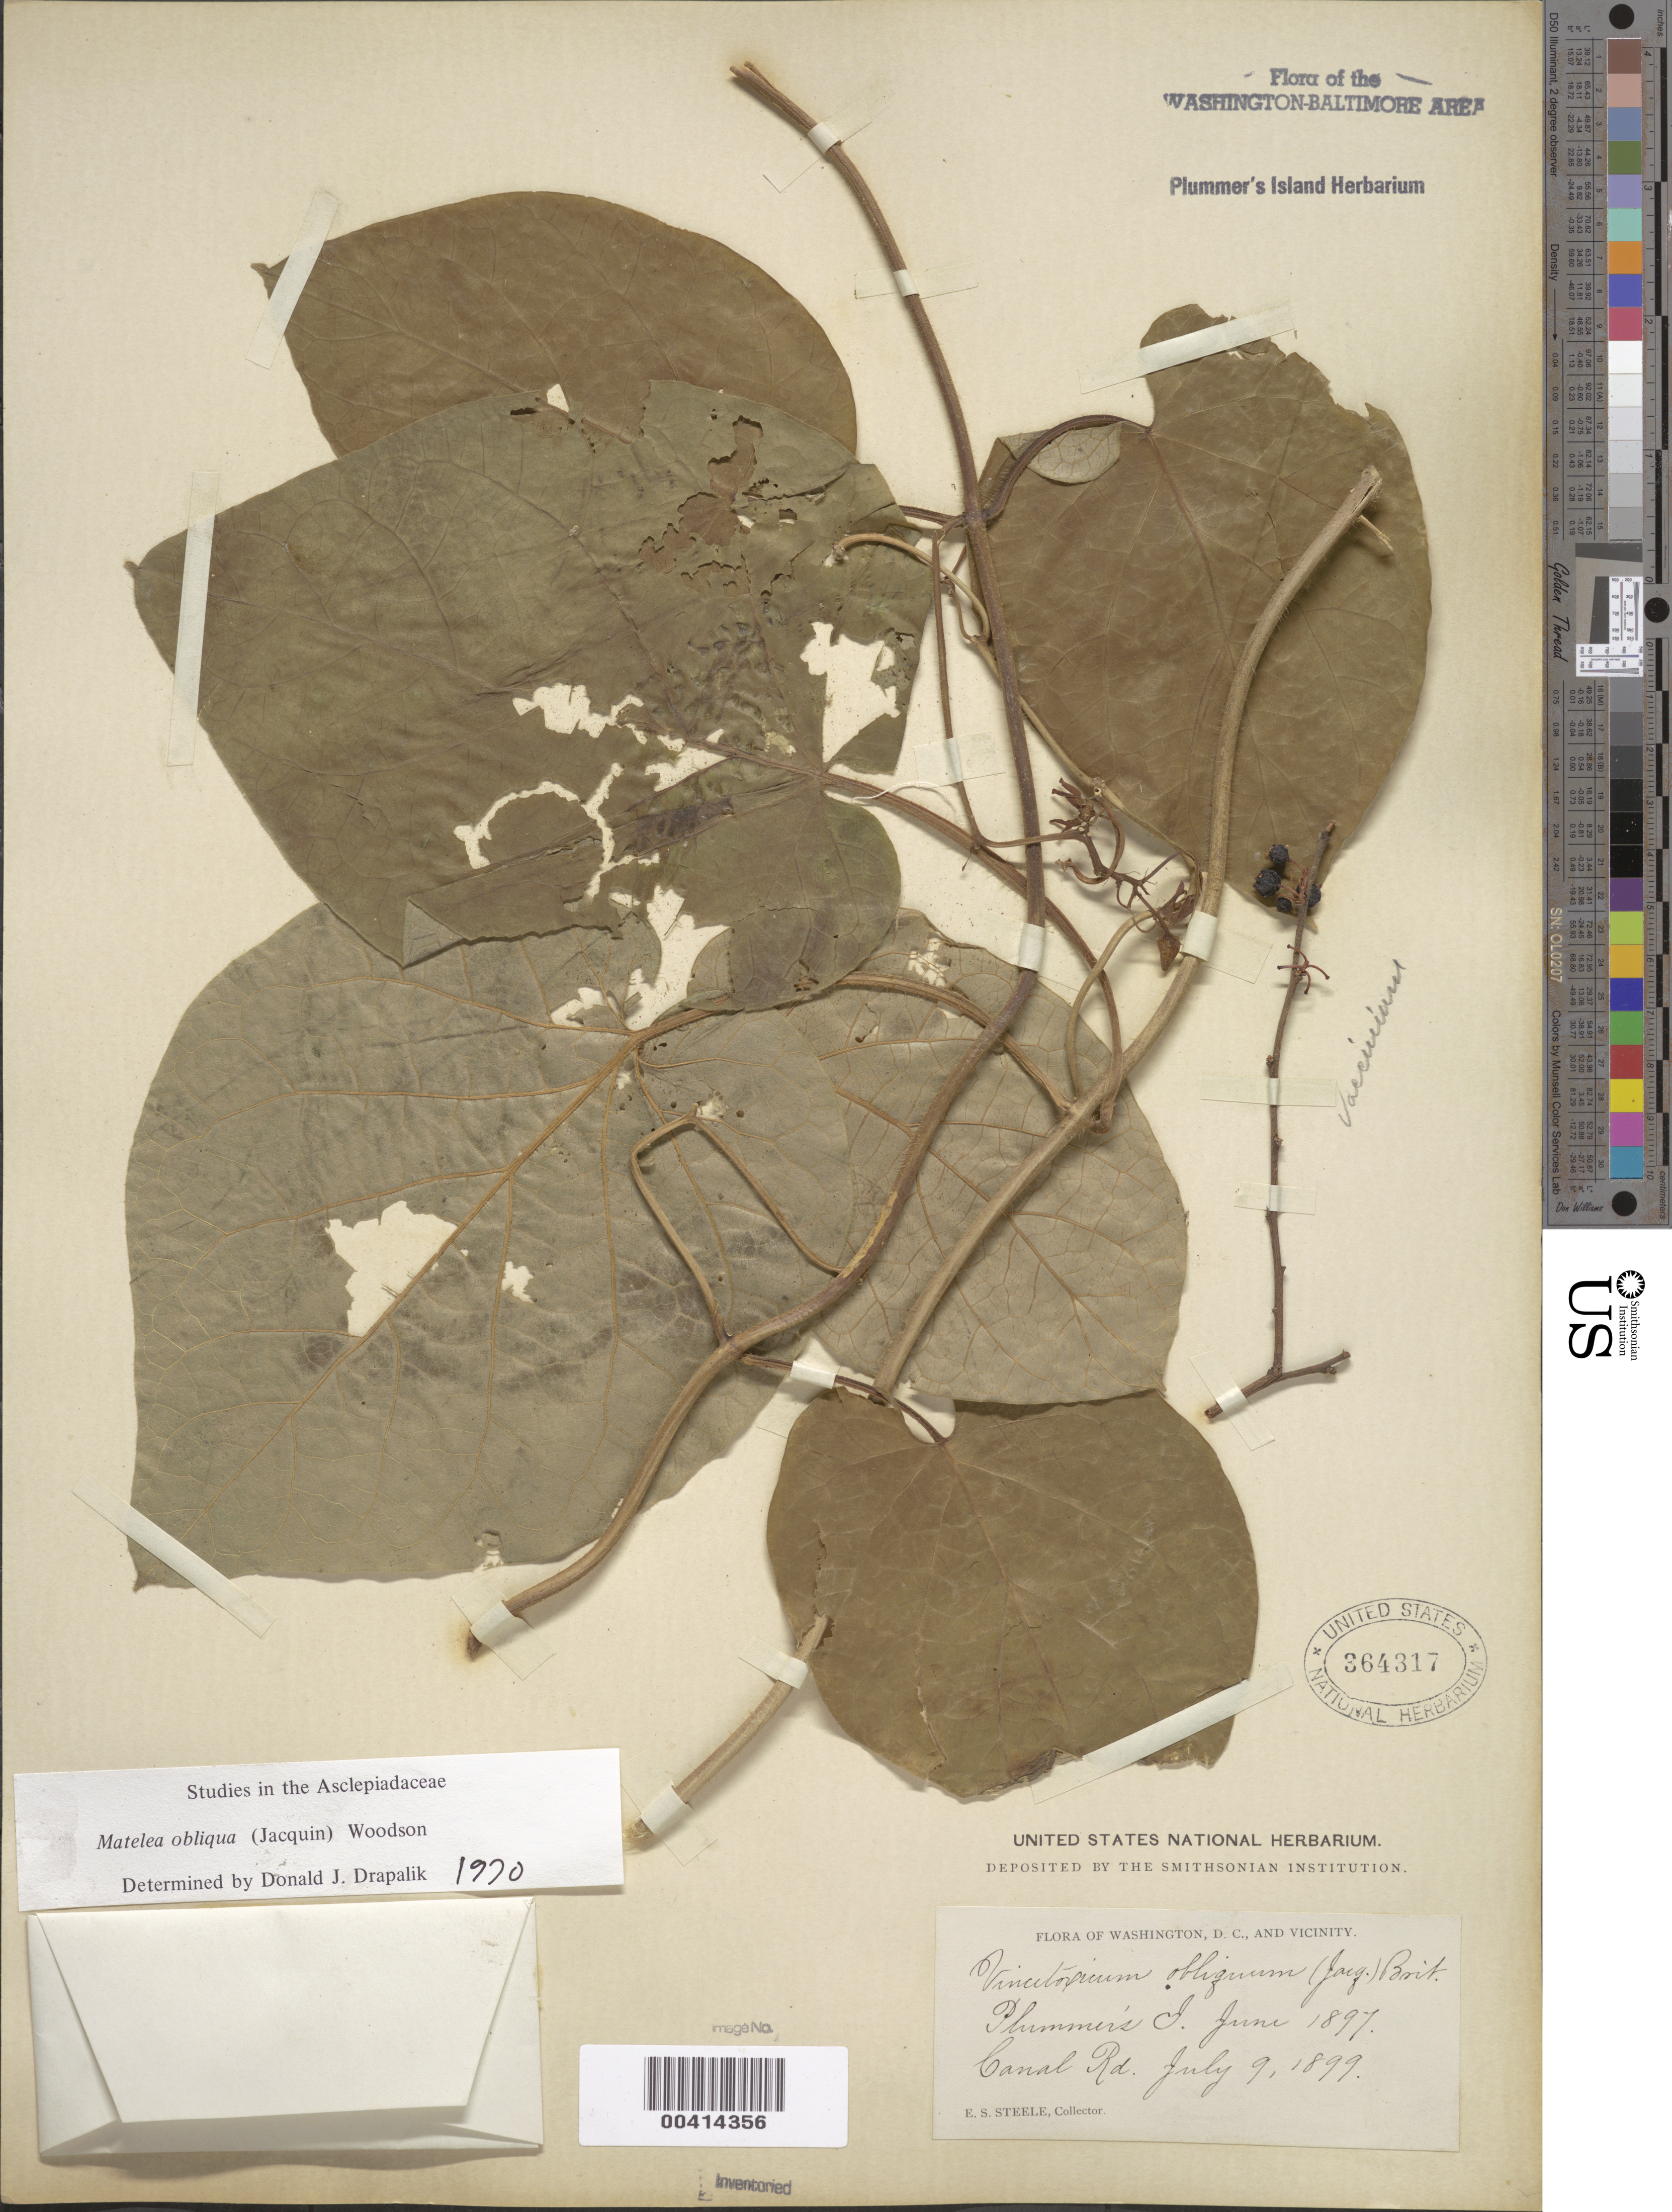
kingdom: Plantae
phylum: Tracheophyta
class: Magnoliopsida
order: Gentianales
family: Apocynaceae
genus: Matelea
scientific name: Matelea obliqua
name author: (Jacq.) Woodson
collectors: E. Steele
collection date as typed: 09 Jul 1899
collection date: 1899-07-09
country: United States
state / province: Maryland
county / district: Montgomery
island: Plummers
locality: Plummer's Island C. & O. Canal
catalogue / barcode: US 364317